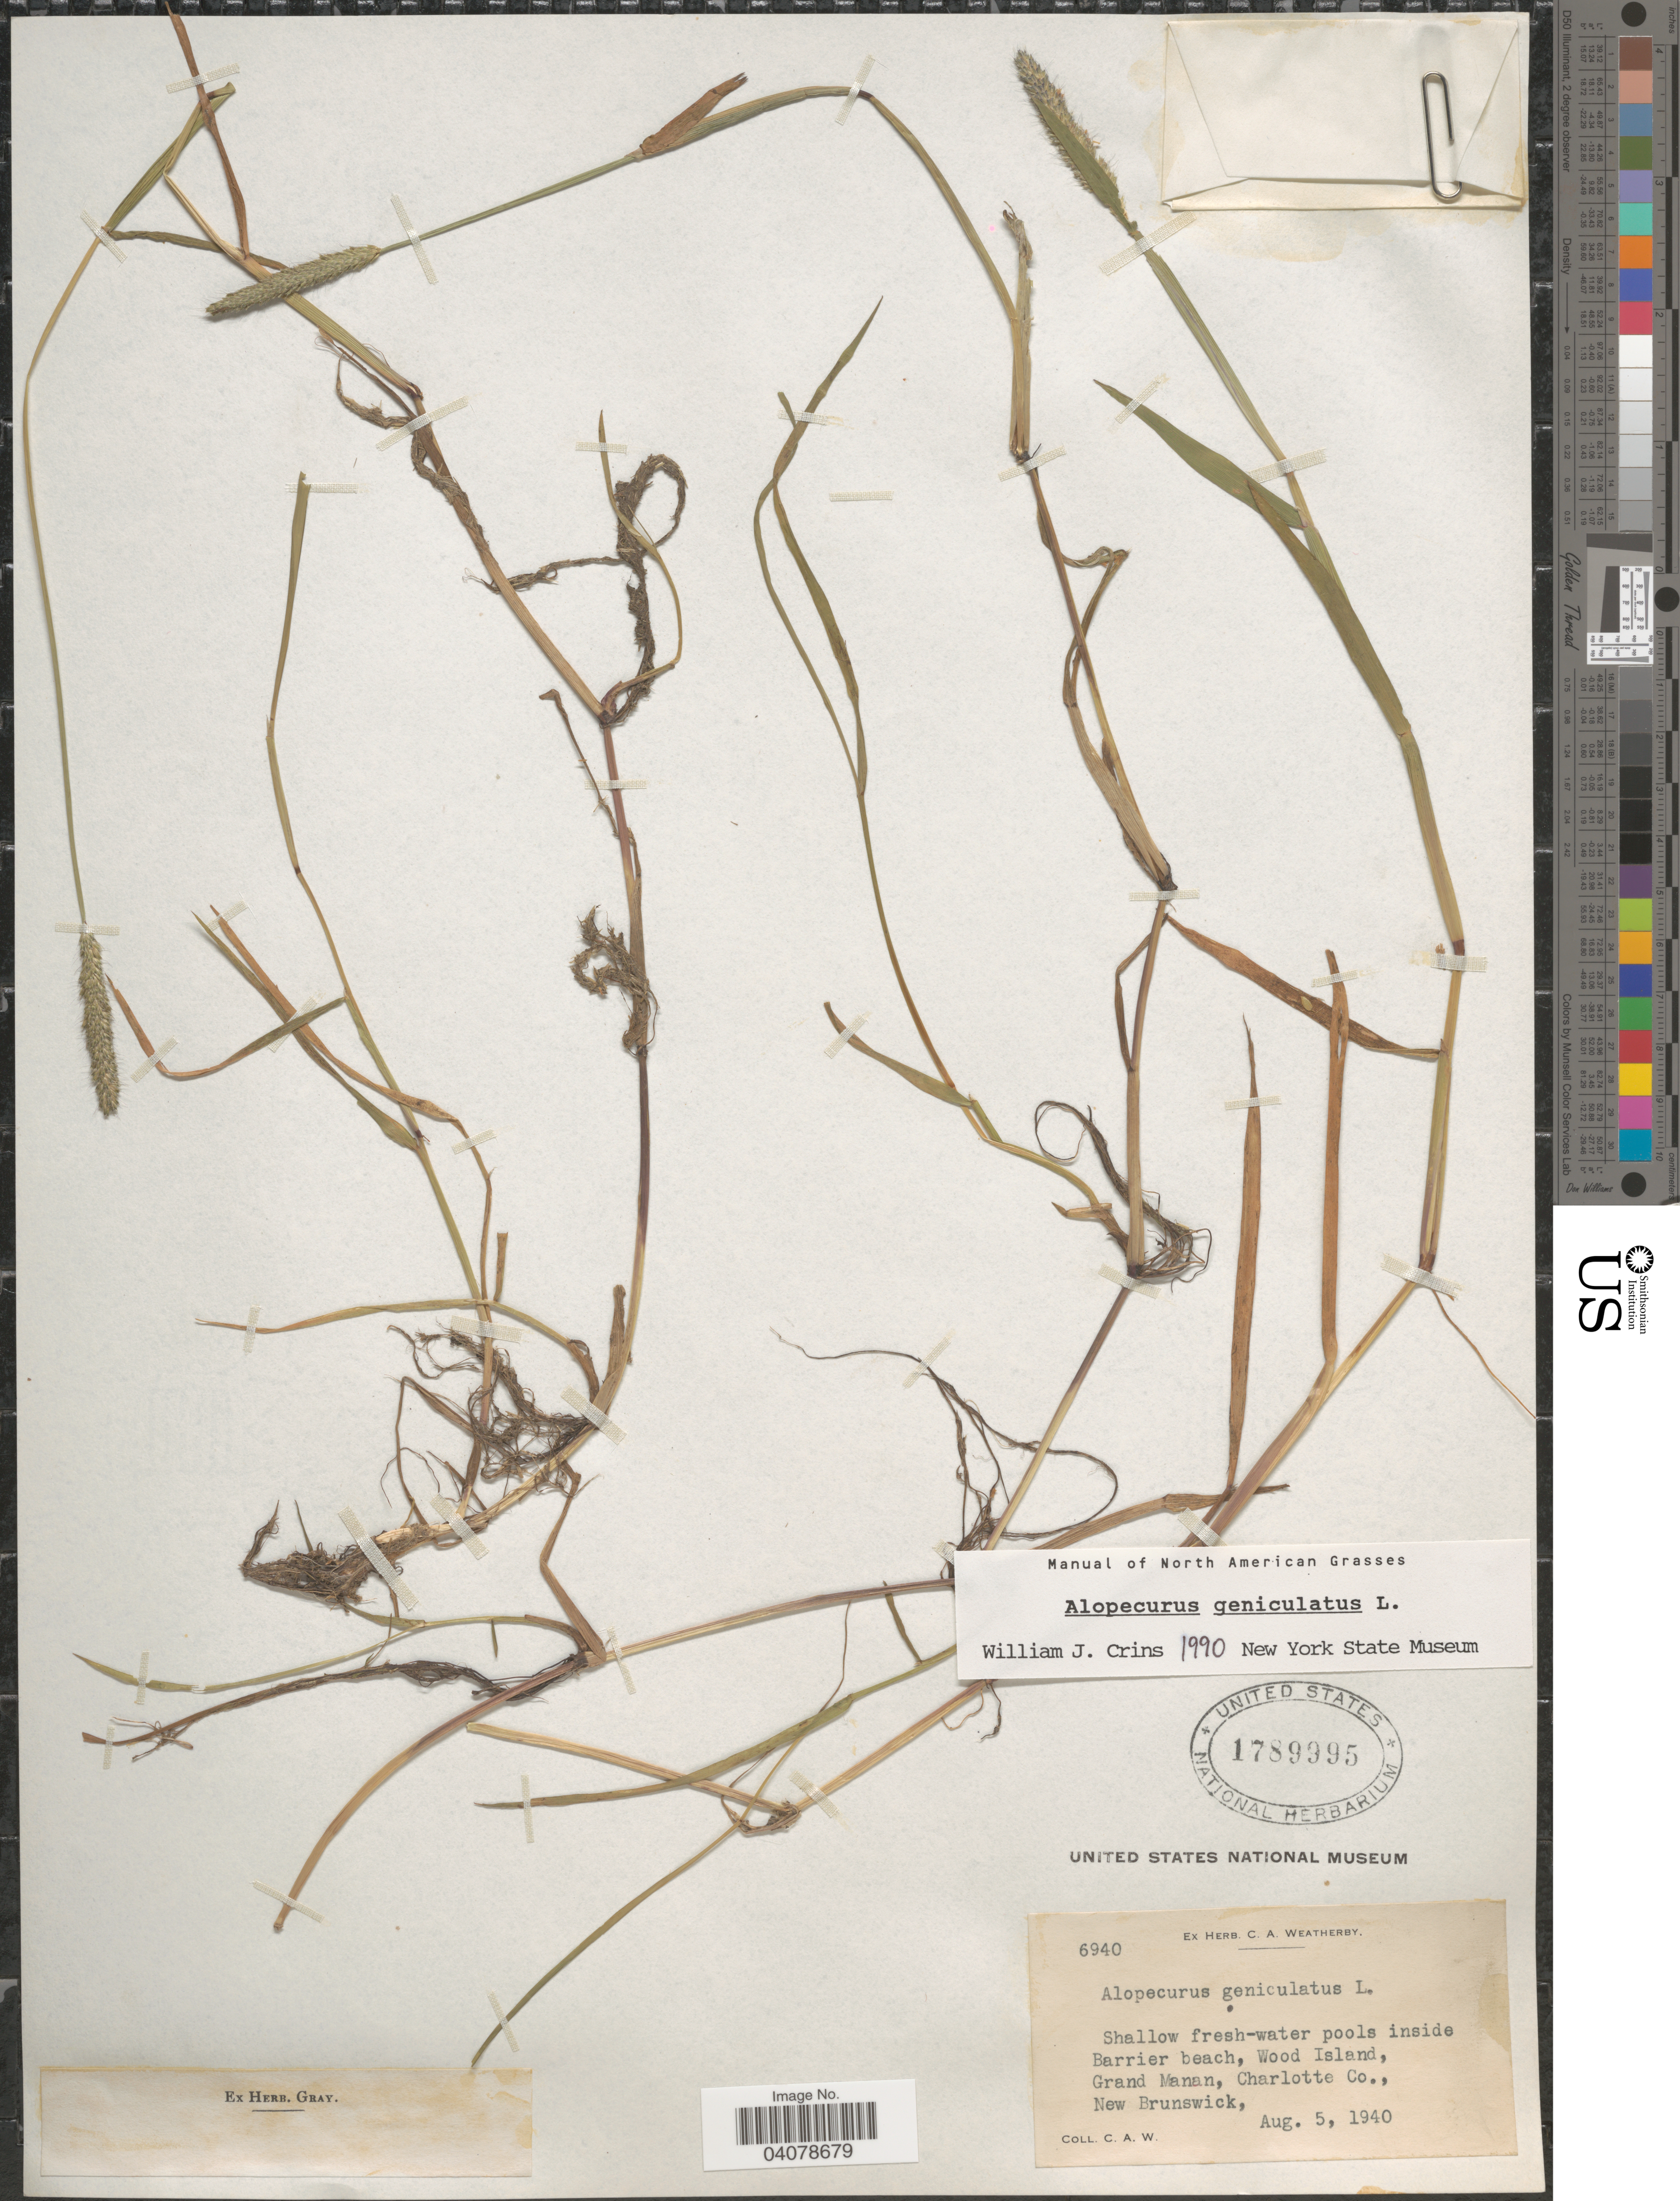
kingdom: Plantae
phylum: Tracheophyta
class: Liliopsida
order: Poales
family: Poaceae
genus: Alopecurus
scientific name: Alopecurus geniculatus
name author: L.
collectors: C. A. Weatherby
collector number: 6940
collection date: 1940-08-05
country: Canada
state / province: New Brunswick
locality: Barrier beach, Wood Island, Grand Manan, Charlotte Co.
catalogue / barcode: US 1789995